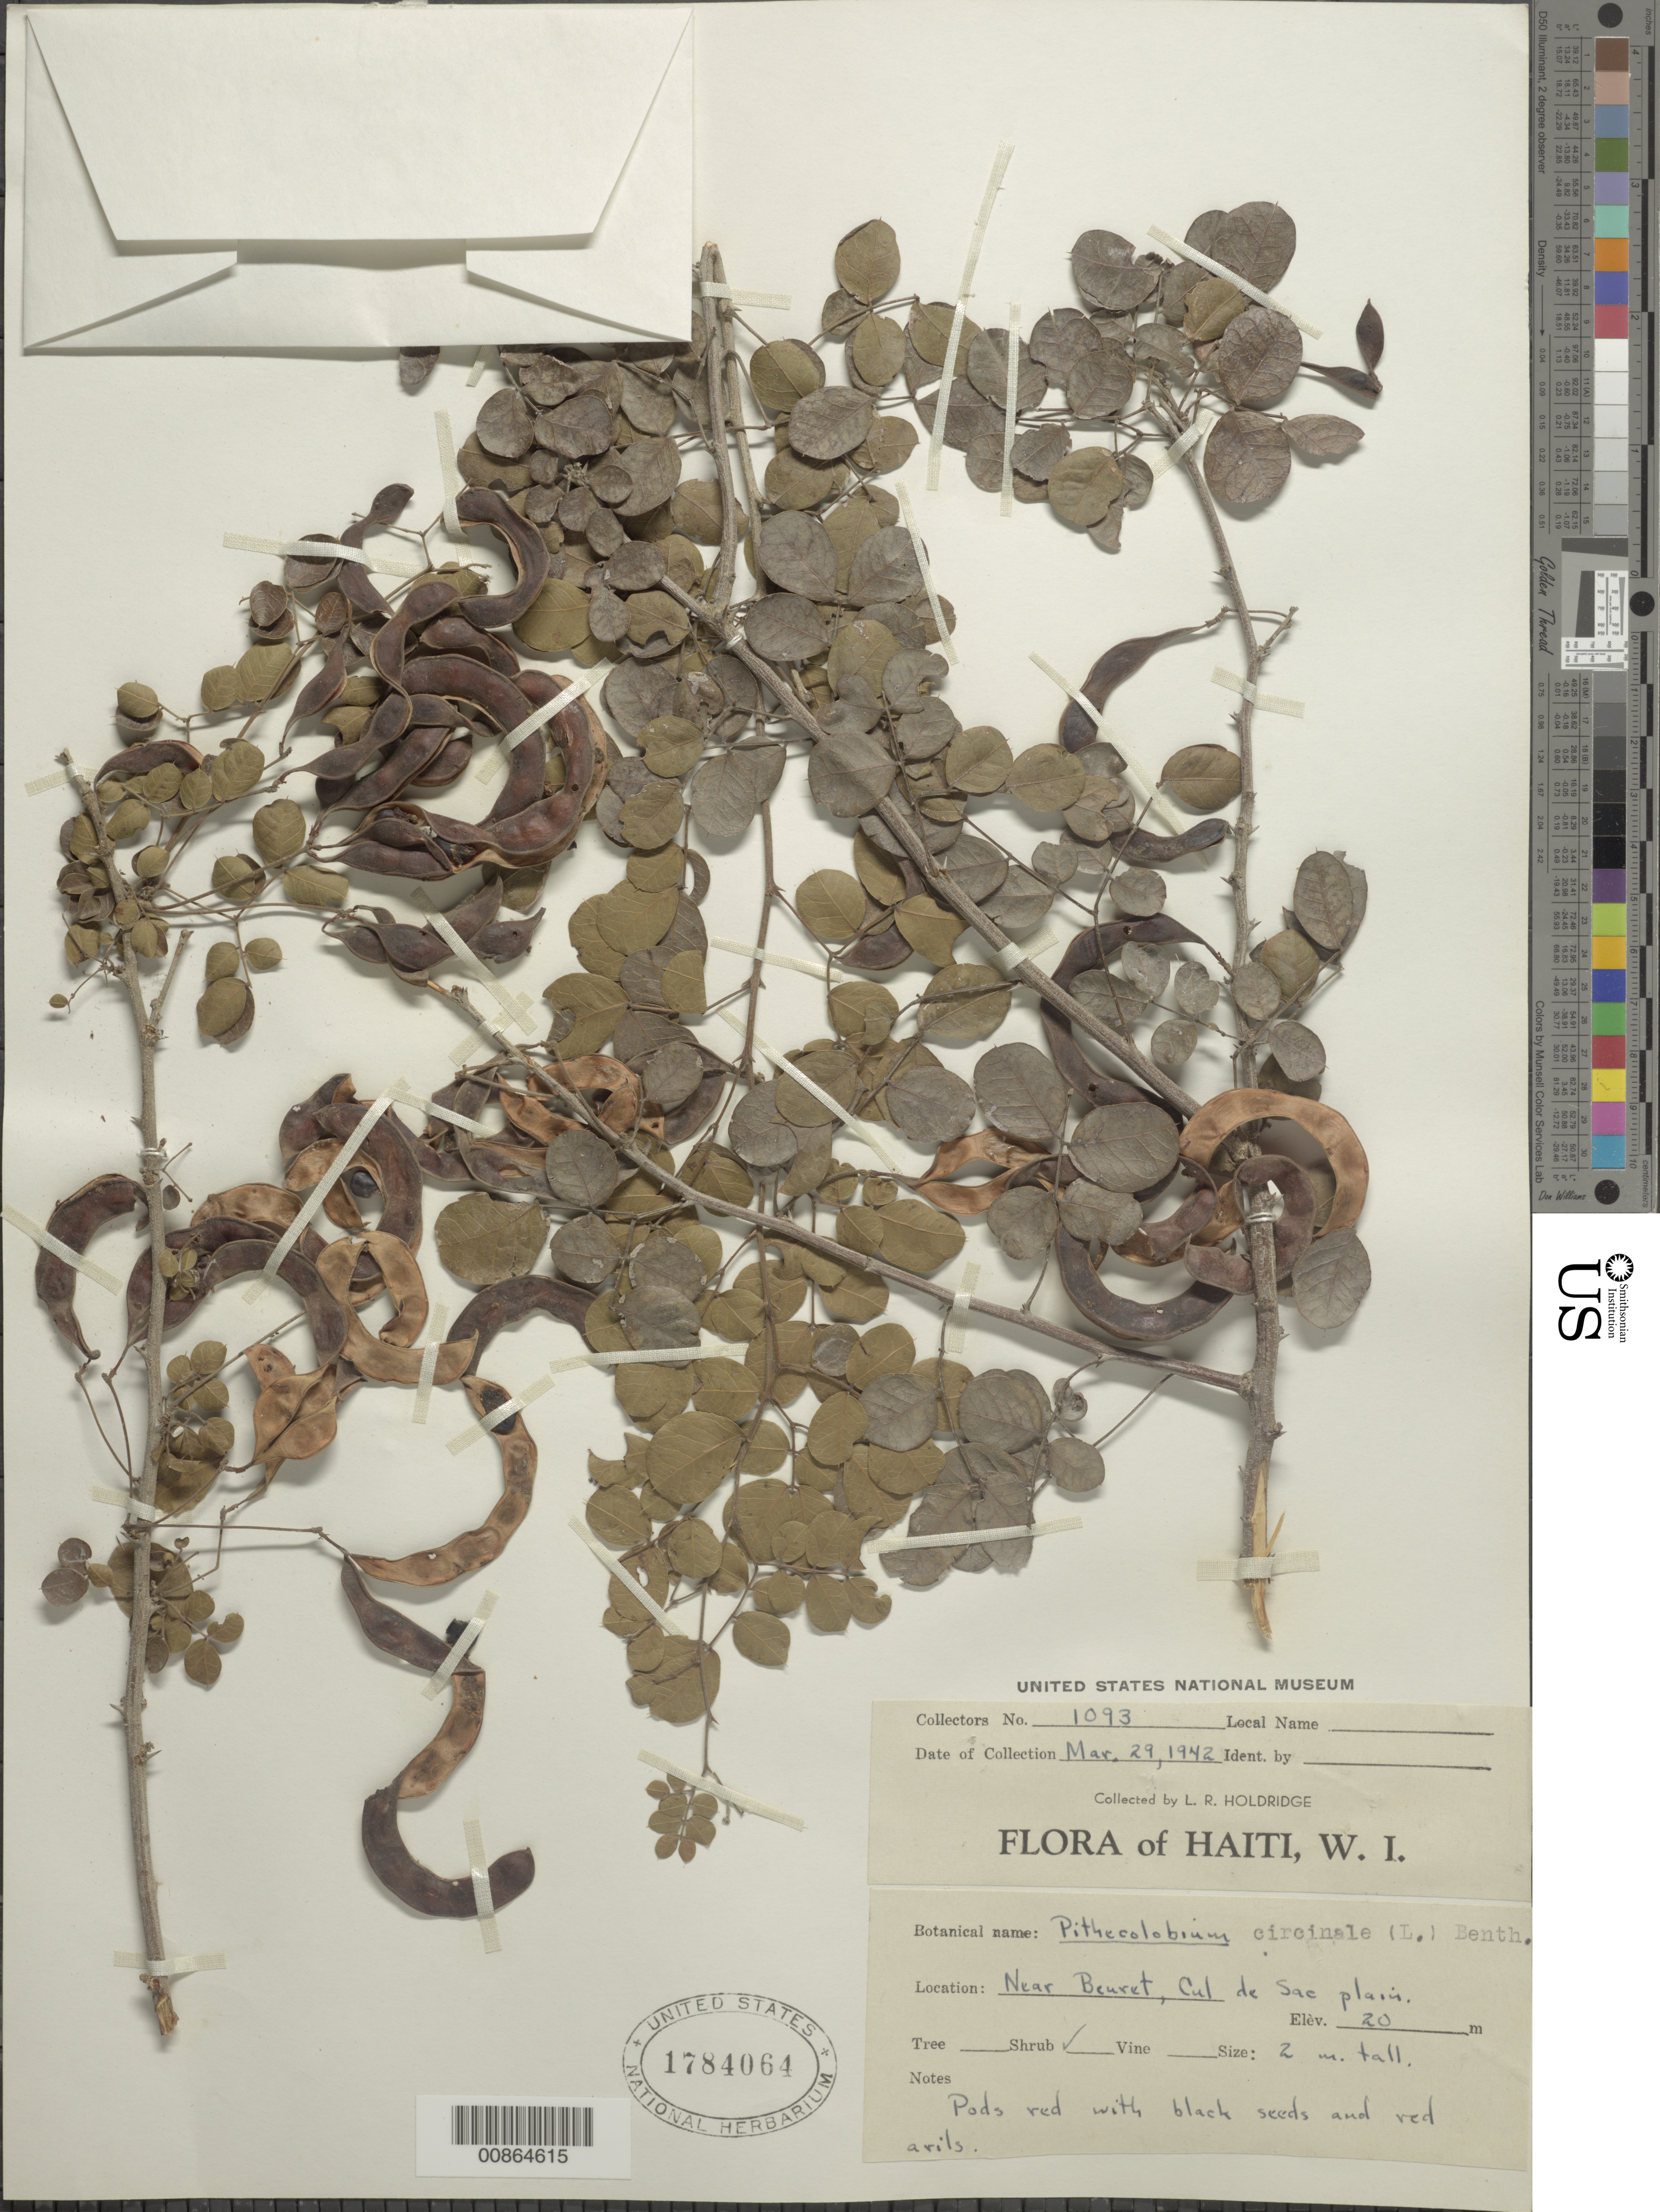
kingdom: Plantae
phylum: Tracheophyta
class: Magnoliopsida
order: Fabales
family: Fabaceae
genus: Pithecellobium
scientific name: Pithecellobium circinale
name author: (L.) Benth.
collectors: L. Holdridge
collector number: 1093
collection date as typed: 29 Mar 1942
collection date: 1942-03-29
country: Haiti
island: Hispaniola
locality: Near Beuret, Cul de Sac plain.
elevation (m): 20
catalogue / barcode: US 1784064